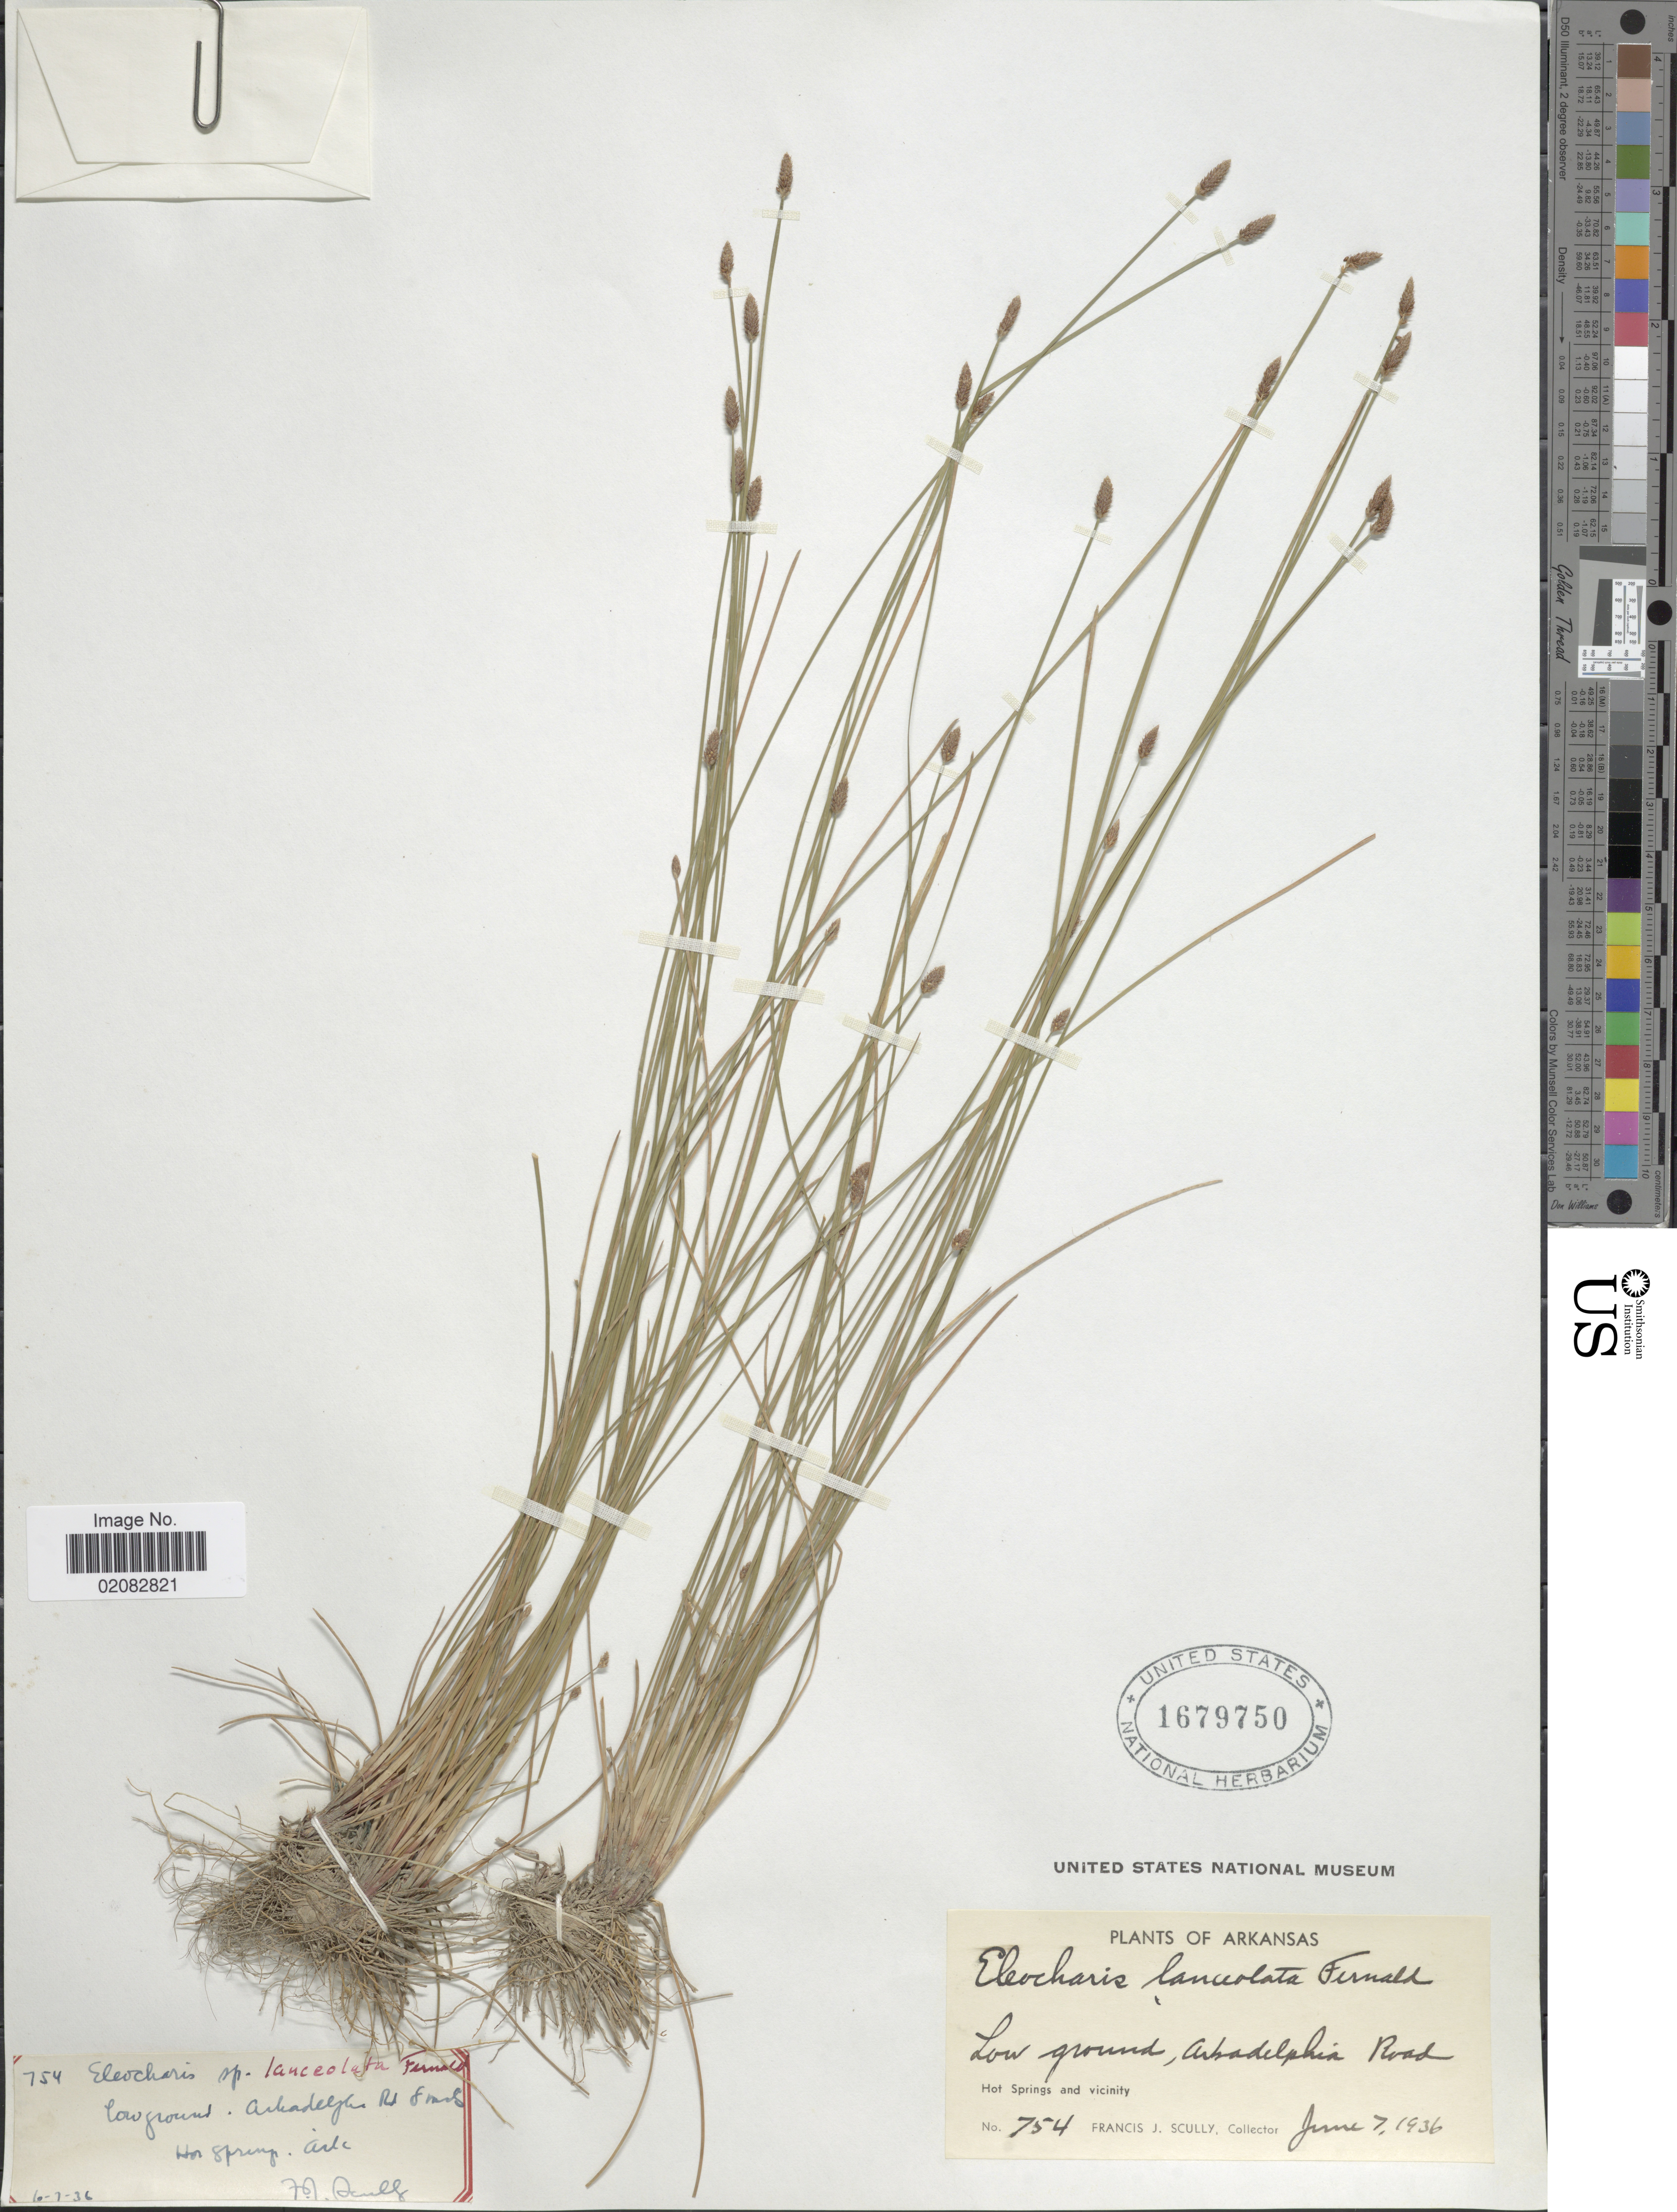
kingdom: Plantae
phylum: Tracheophyta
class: Liliopsida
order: Poales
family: Cyperaceae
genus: Eleocharis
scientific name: Eleocharis lanceolata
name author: Fernald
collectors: F. J. Scully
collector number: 754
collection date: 1936-06-07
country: United States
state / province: Arkansas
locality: Abadelphia Road, Hot Springs and vicinity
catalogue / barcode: US 1679750